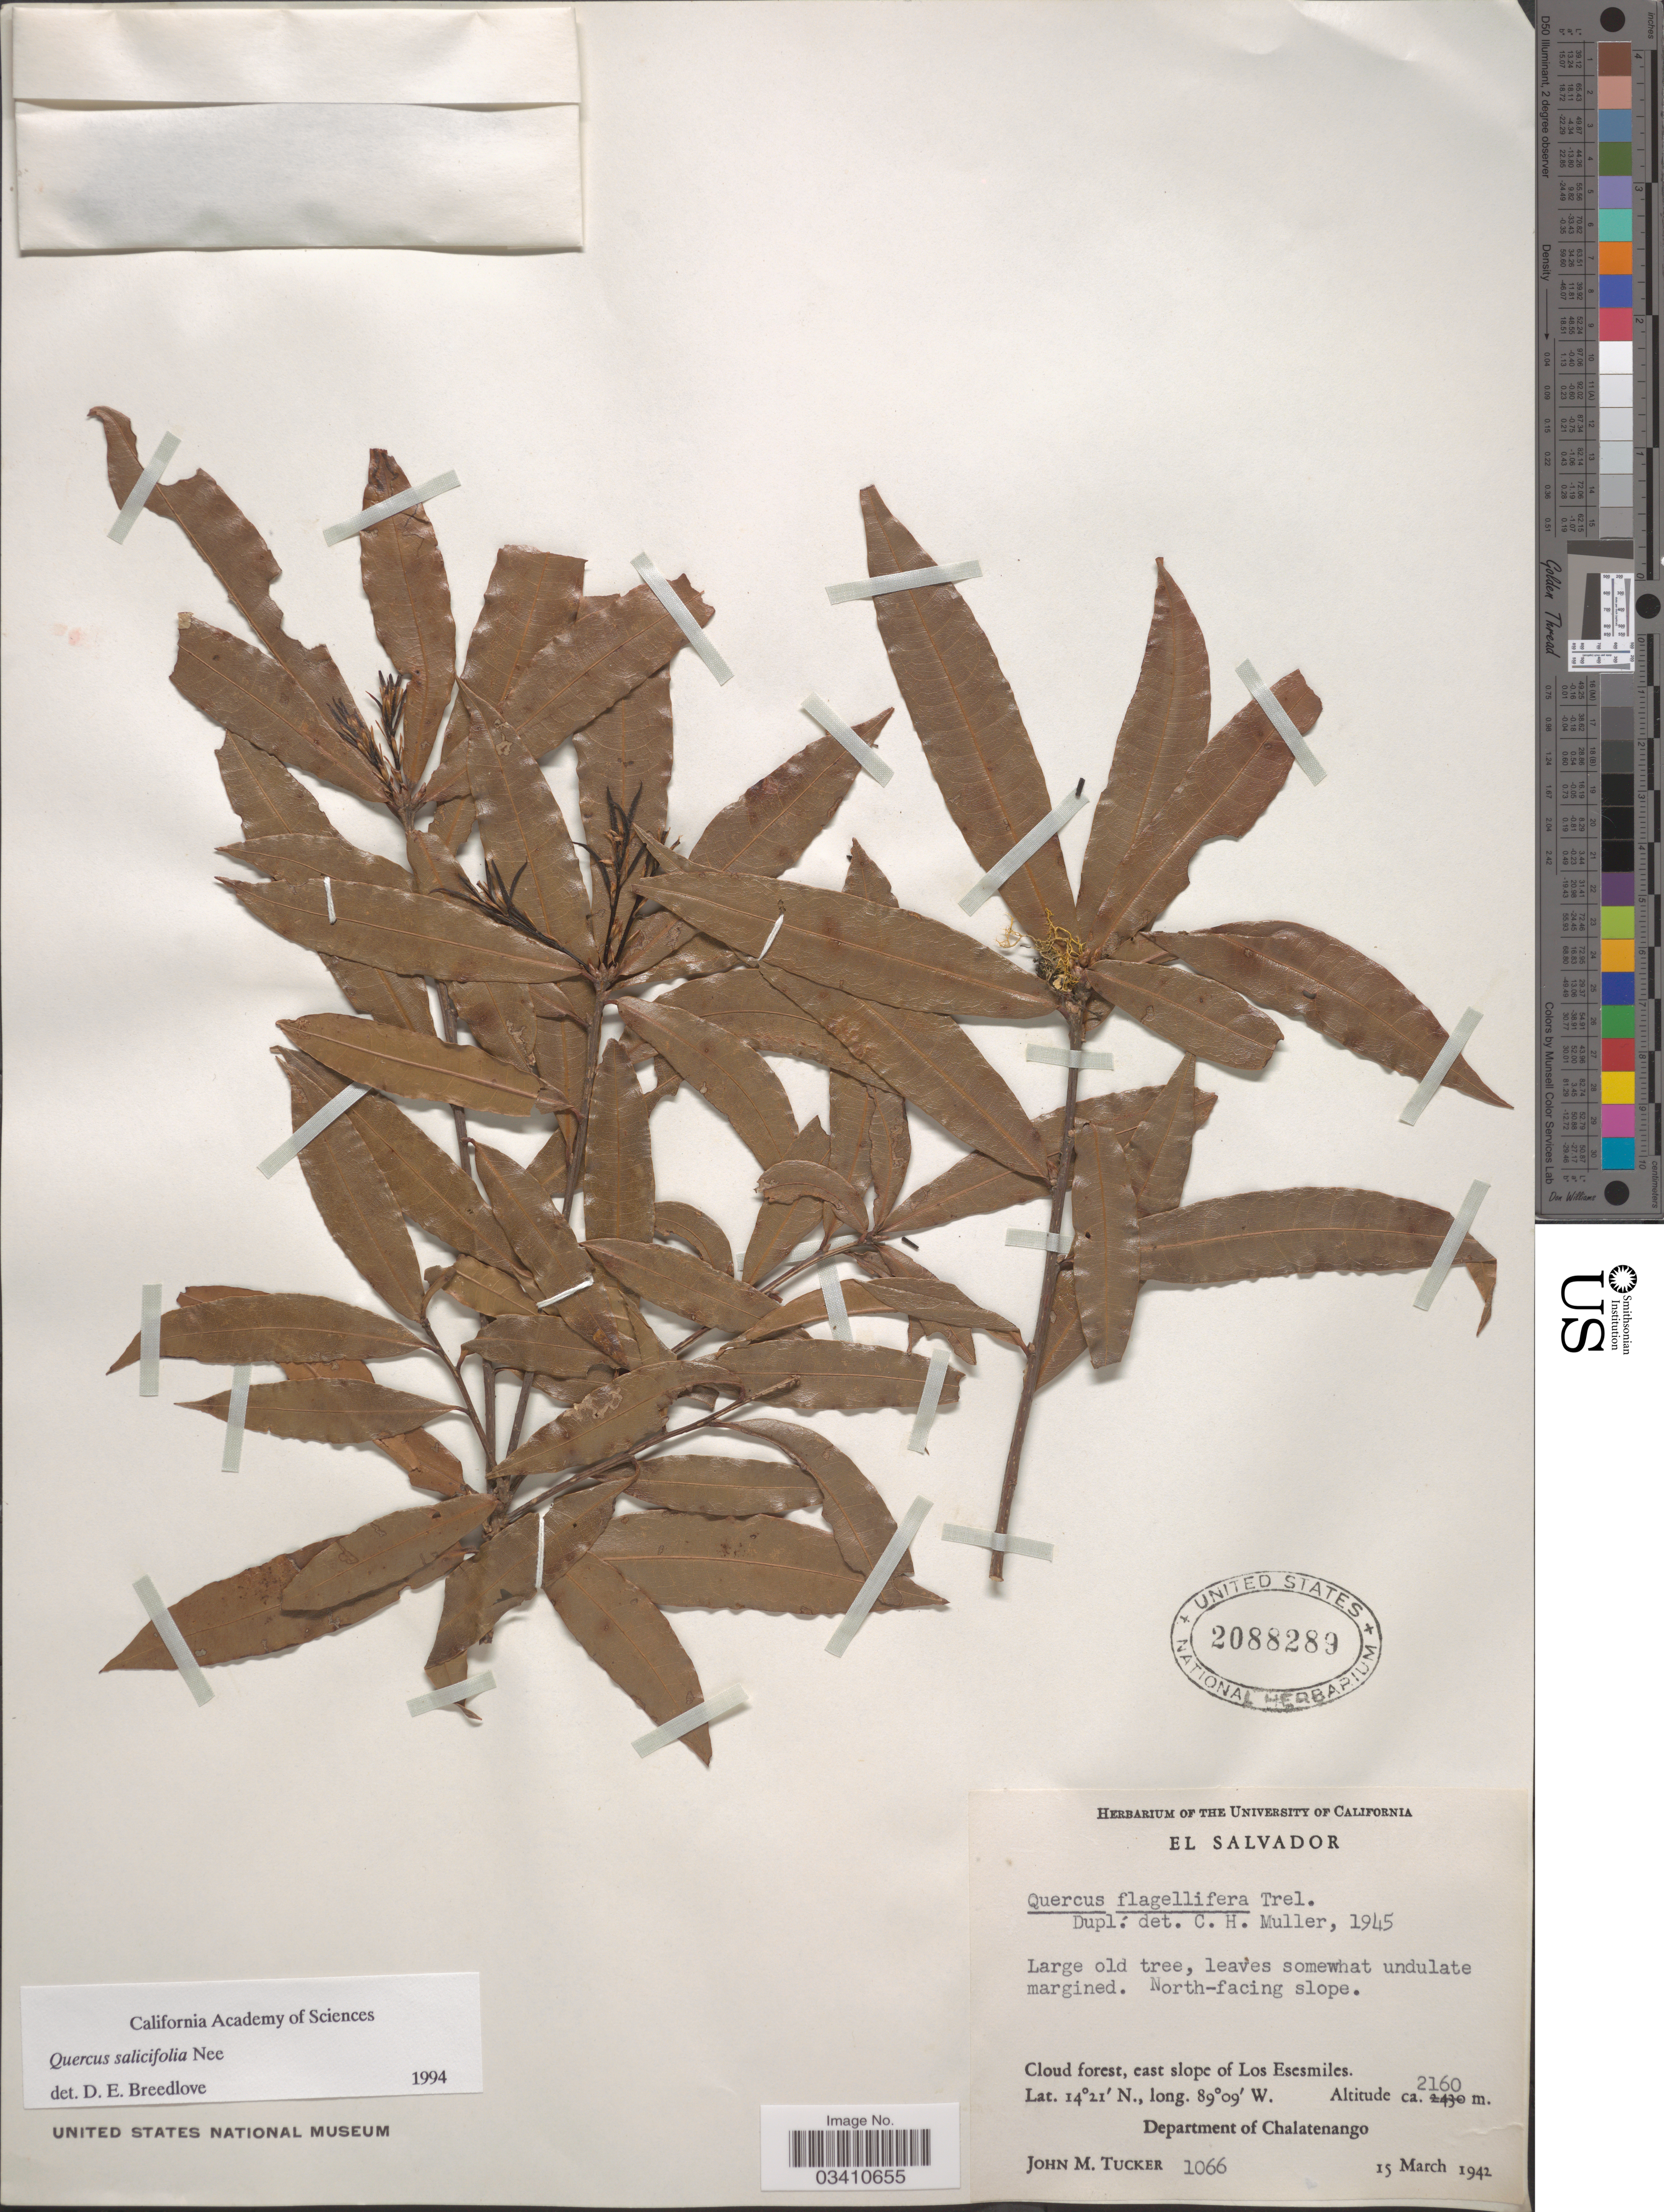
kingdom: Plantae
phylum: Tracheophyta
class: Magnoliopsida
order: Fagales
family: Fagaceae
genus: Quercus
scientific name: Quercus salicifolia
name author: Née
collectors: J. M. Tucker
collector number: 1066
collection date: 1942-03-15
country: El Salvador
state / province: Chalatenango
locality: East slope of Los Esesmiles. Department of Chalatenango.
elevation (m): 2160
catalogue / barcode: US 2088289